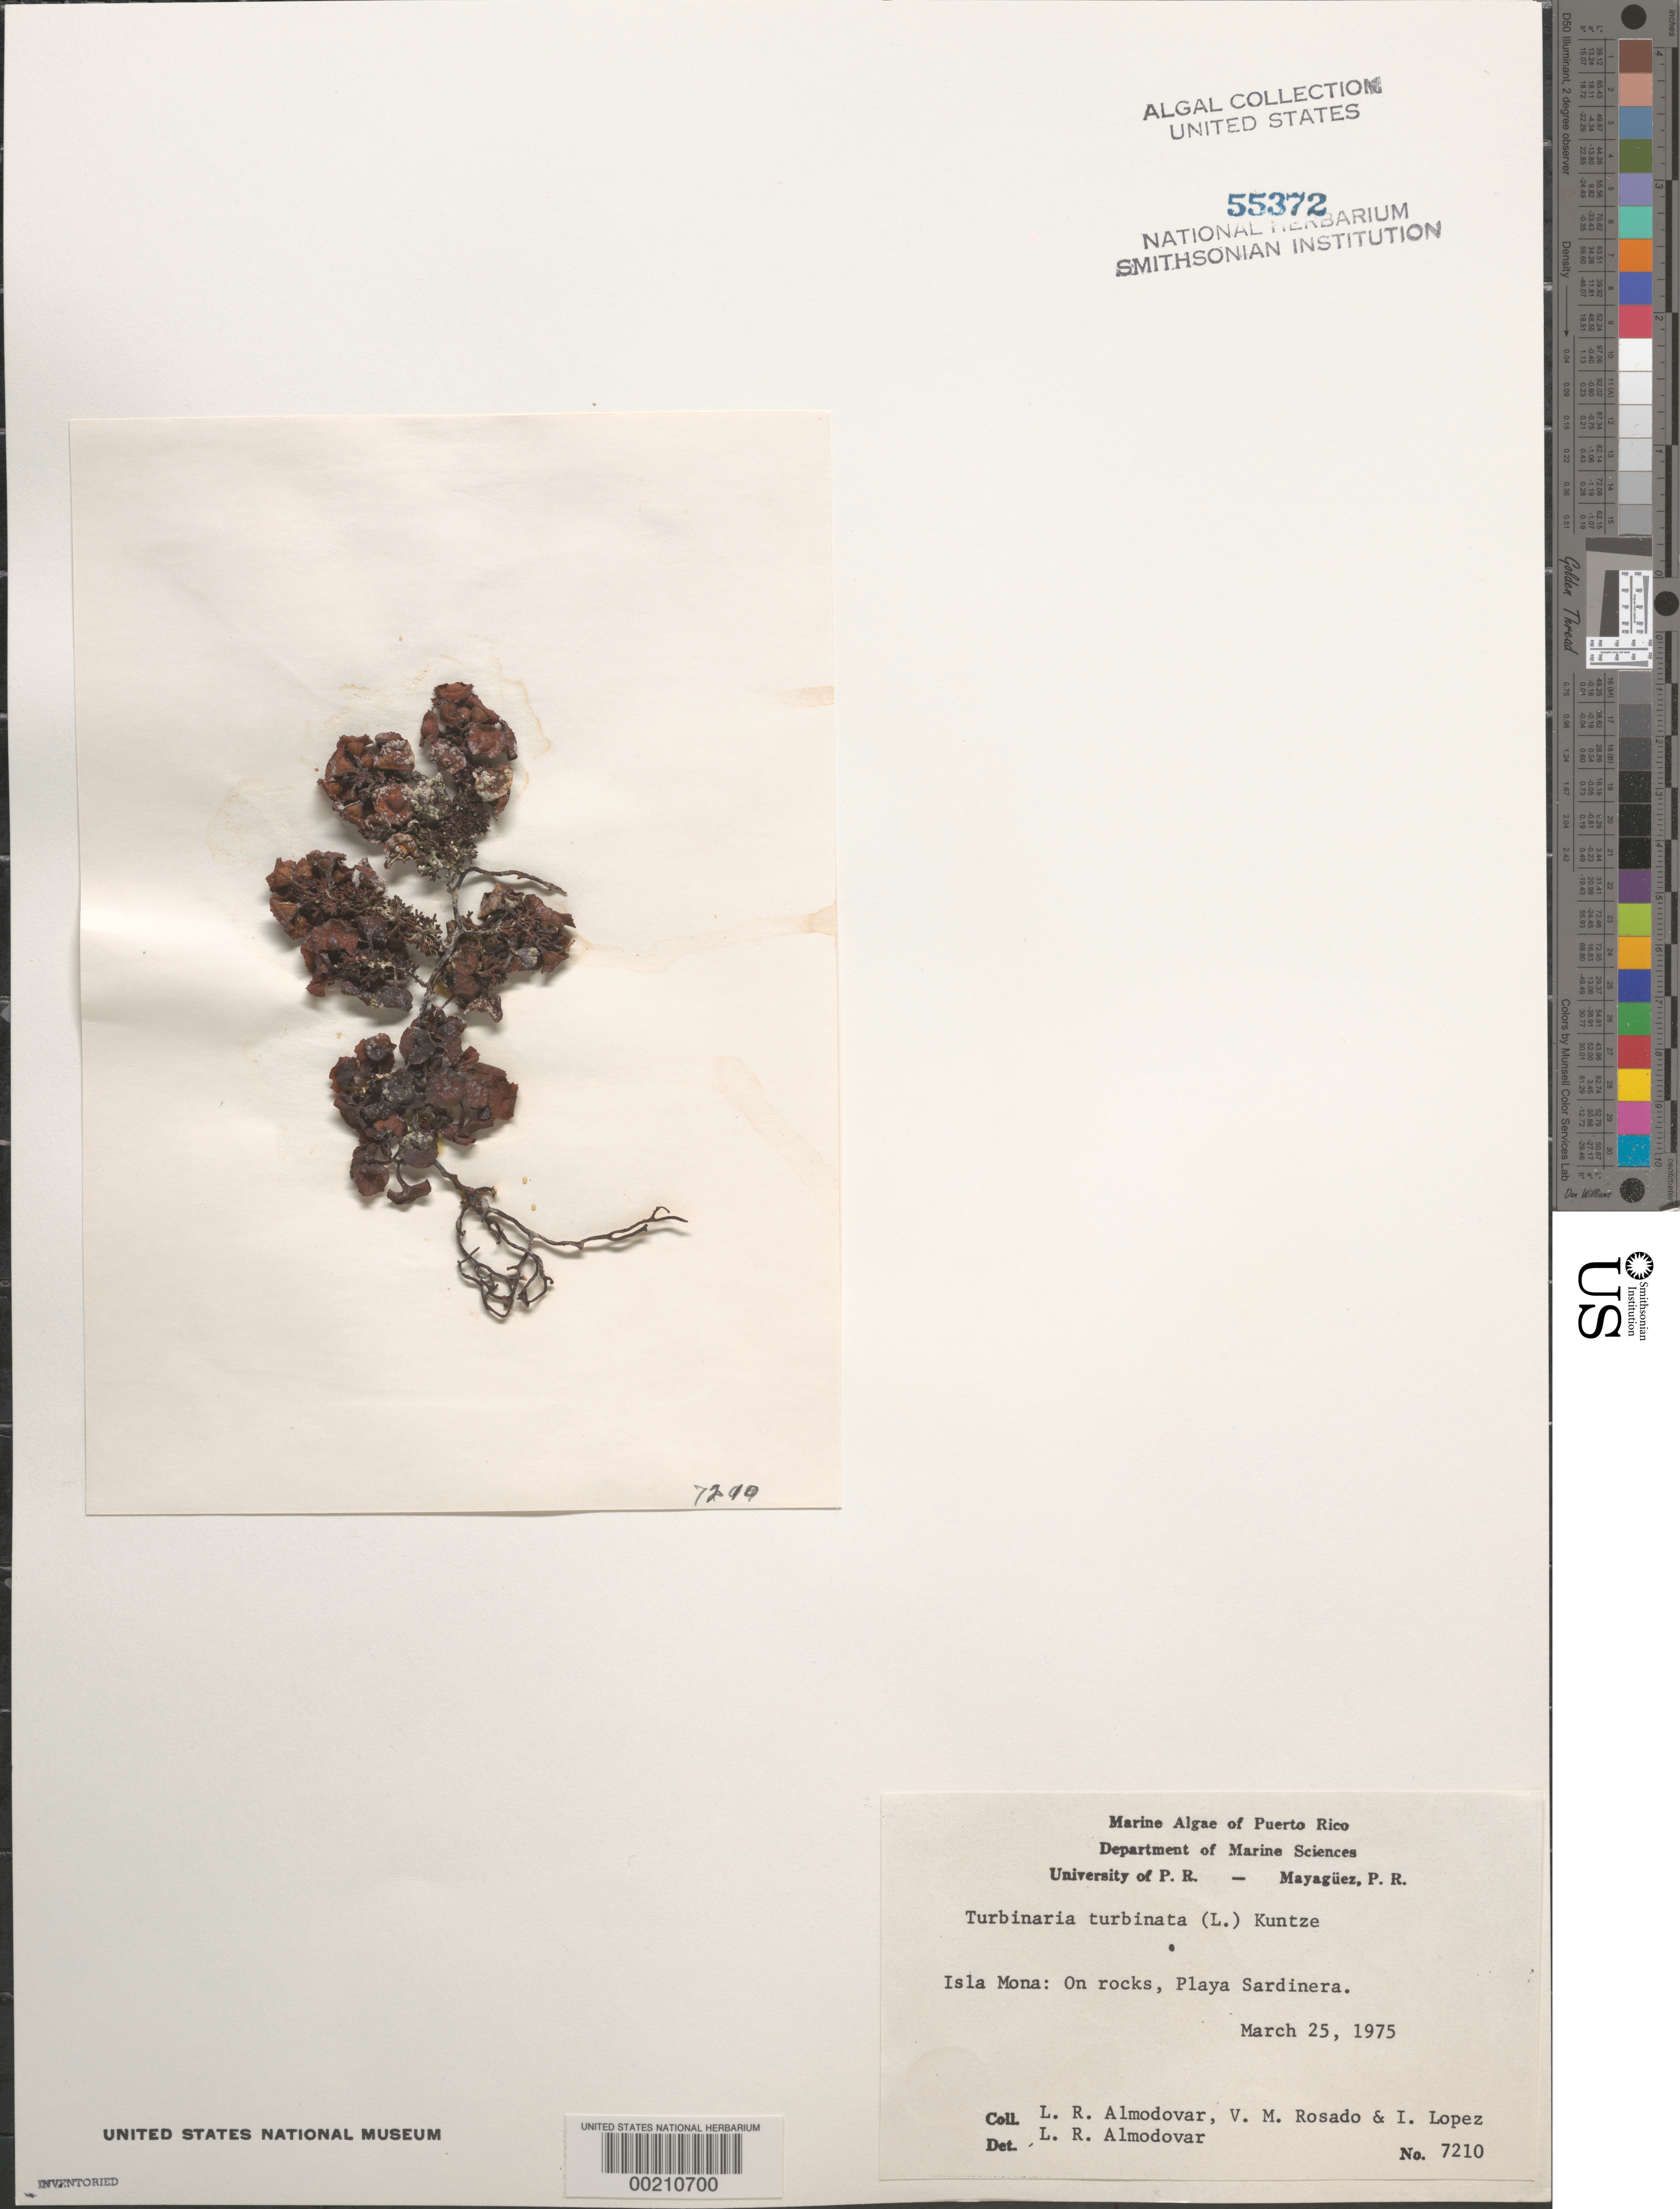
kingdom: Chromista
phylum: Ochrophyta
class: Phaeophyceae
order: Fucales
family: Sargassaceae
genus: Turbinaria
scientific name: Turbinaria turbinata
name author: (L.) Kuntze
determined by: Almodovar, L. R.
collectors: L. Almodovar, V. Rosado & I. Lopéz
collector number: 7210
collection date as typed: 25 Mar 1975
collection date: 1975-03-25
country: Puerto Rico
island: Isla de Mona (Isla Mona)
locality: Playa Sardinera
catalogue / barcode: US 55372